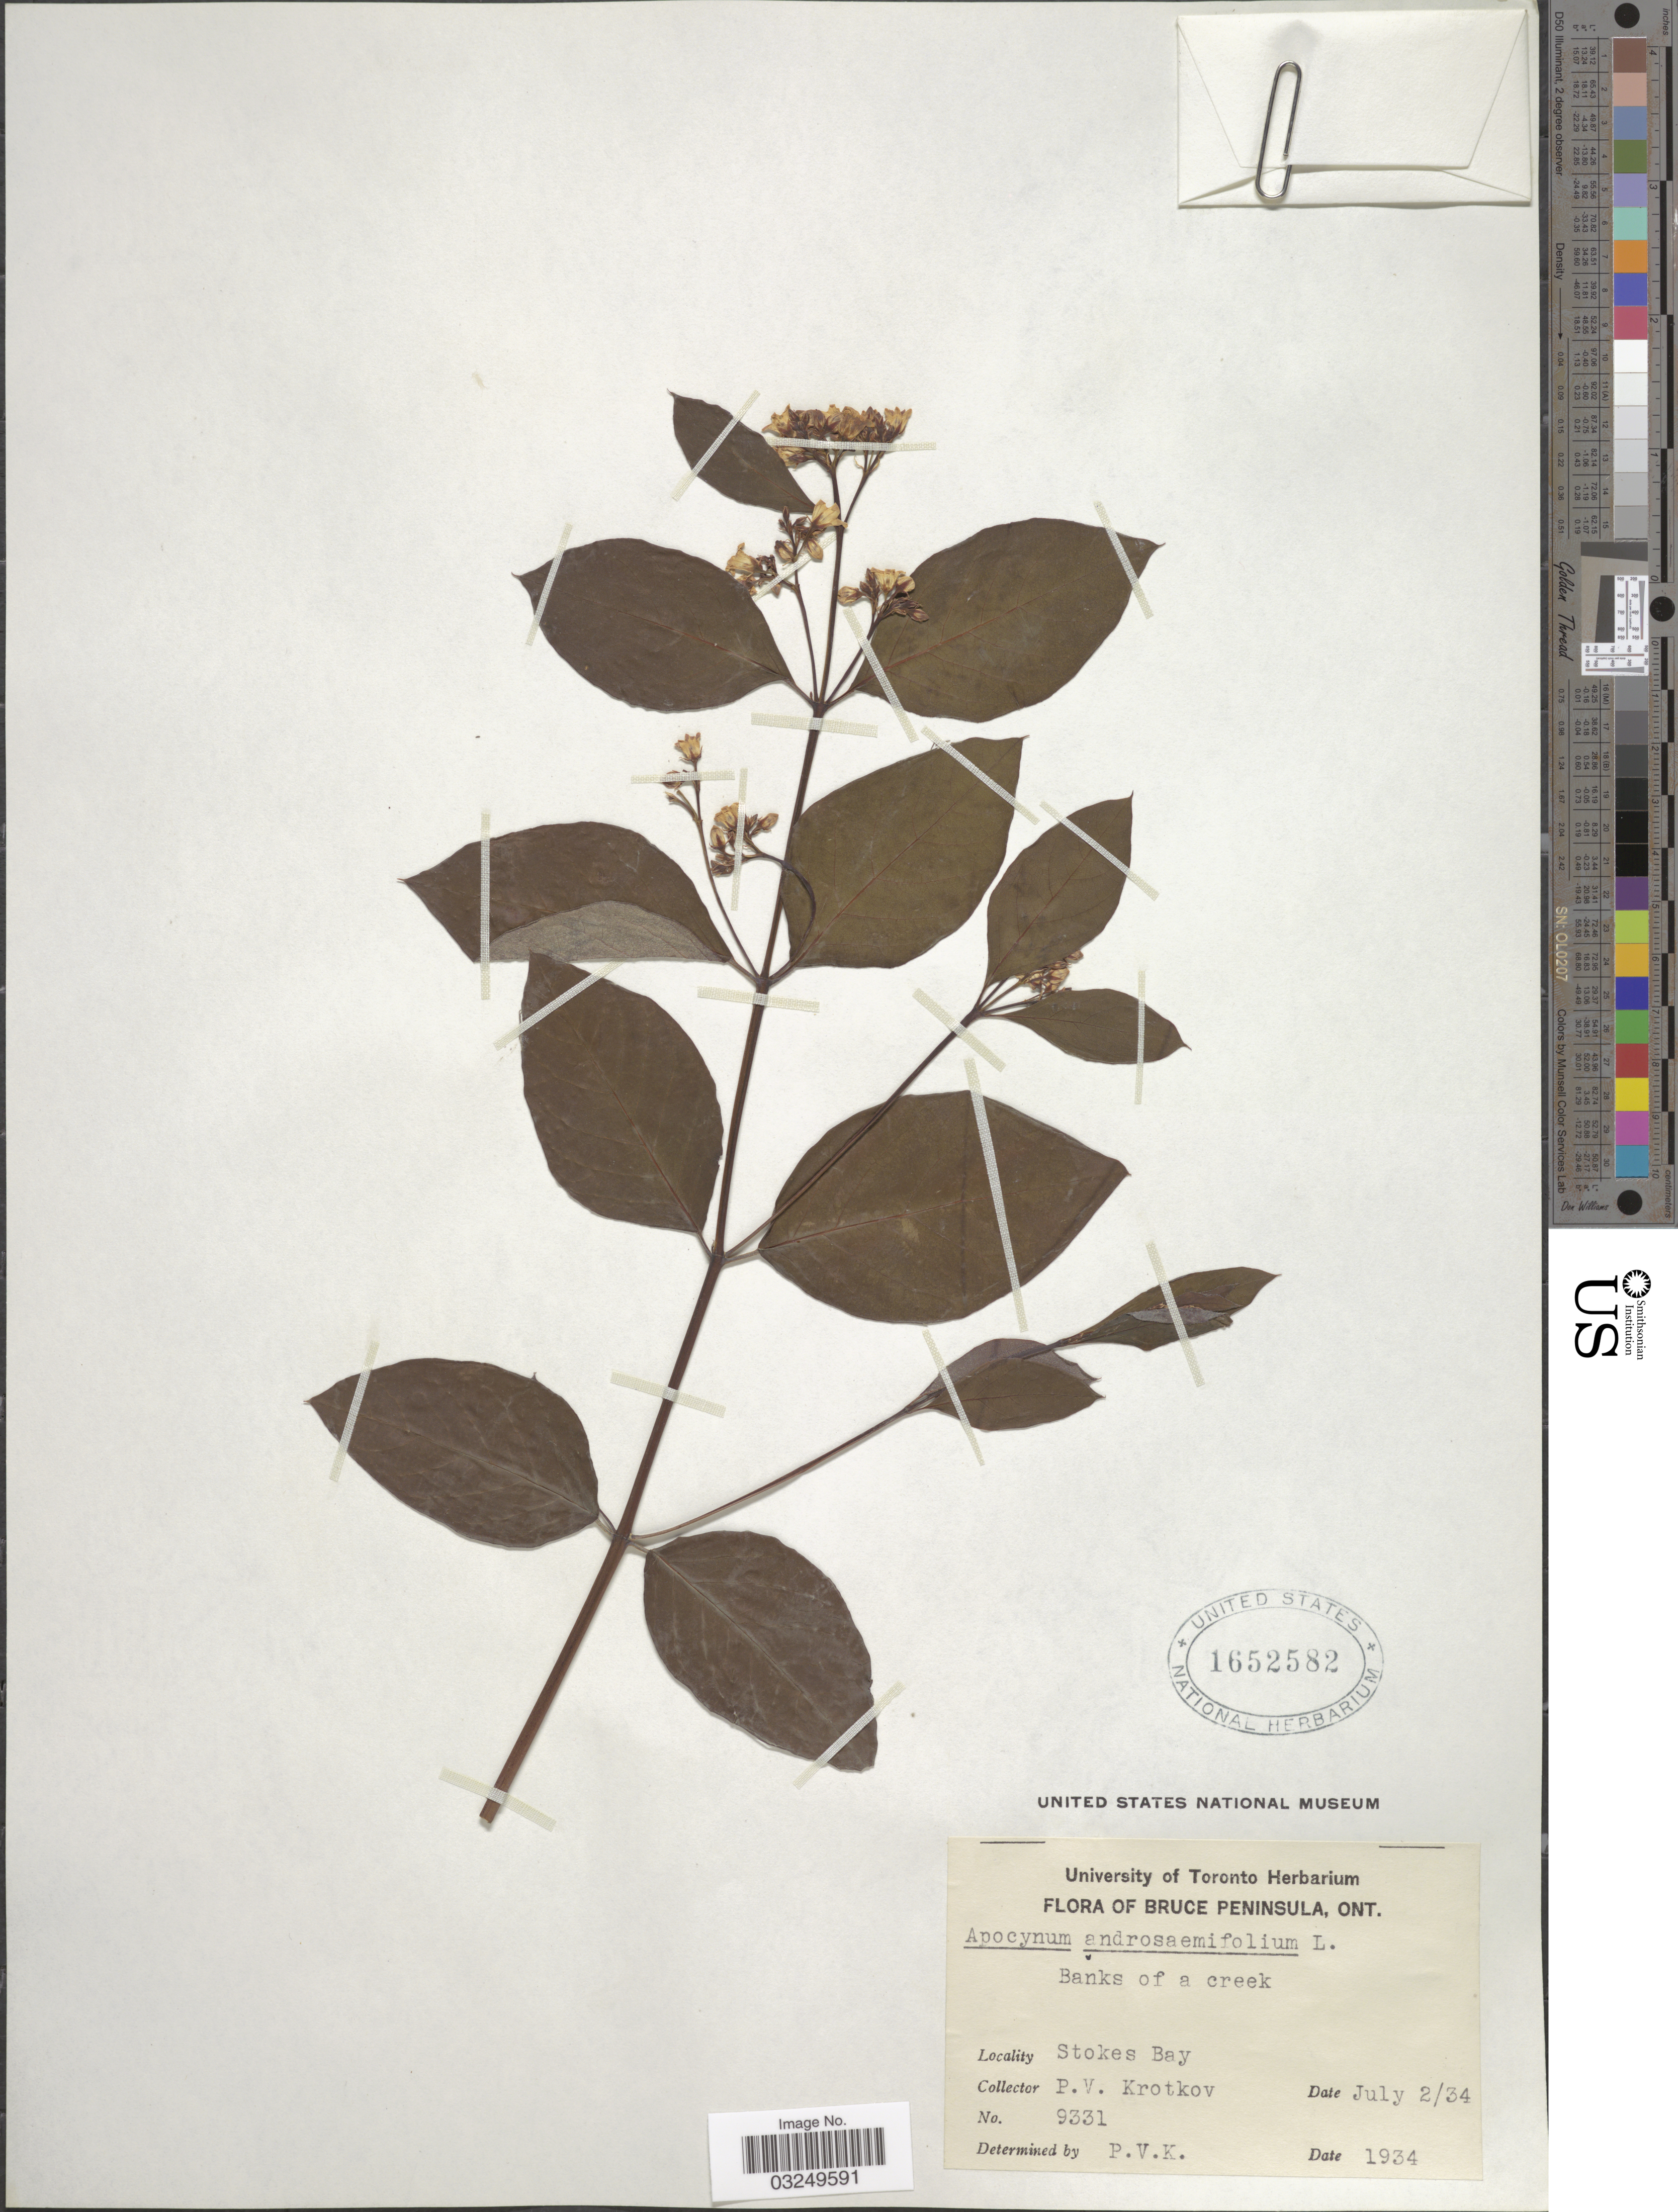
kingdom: Plantae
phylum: Tracheophyta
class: Magnoliopsida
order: Gentianales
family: Apocynaceae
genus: Apocynum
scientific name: Apocynum androsaemifolium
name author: L.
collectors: P. V. Krotkov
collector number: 9331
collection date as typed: Transcribed d/m/y: 2/7/34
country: Canada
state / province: Ontario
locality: Bruce Peninsula, Ont. Banks of a creek. Stokes Bay.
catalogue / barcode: US 1652582